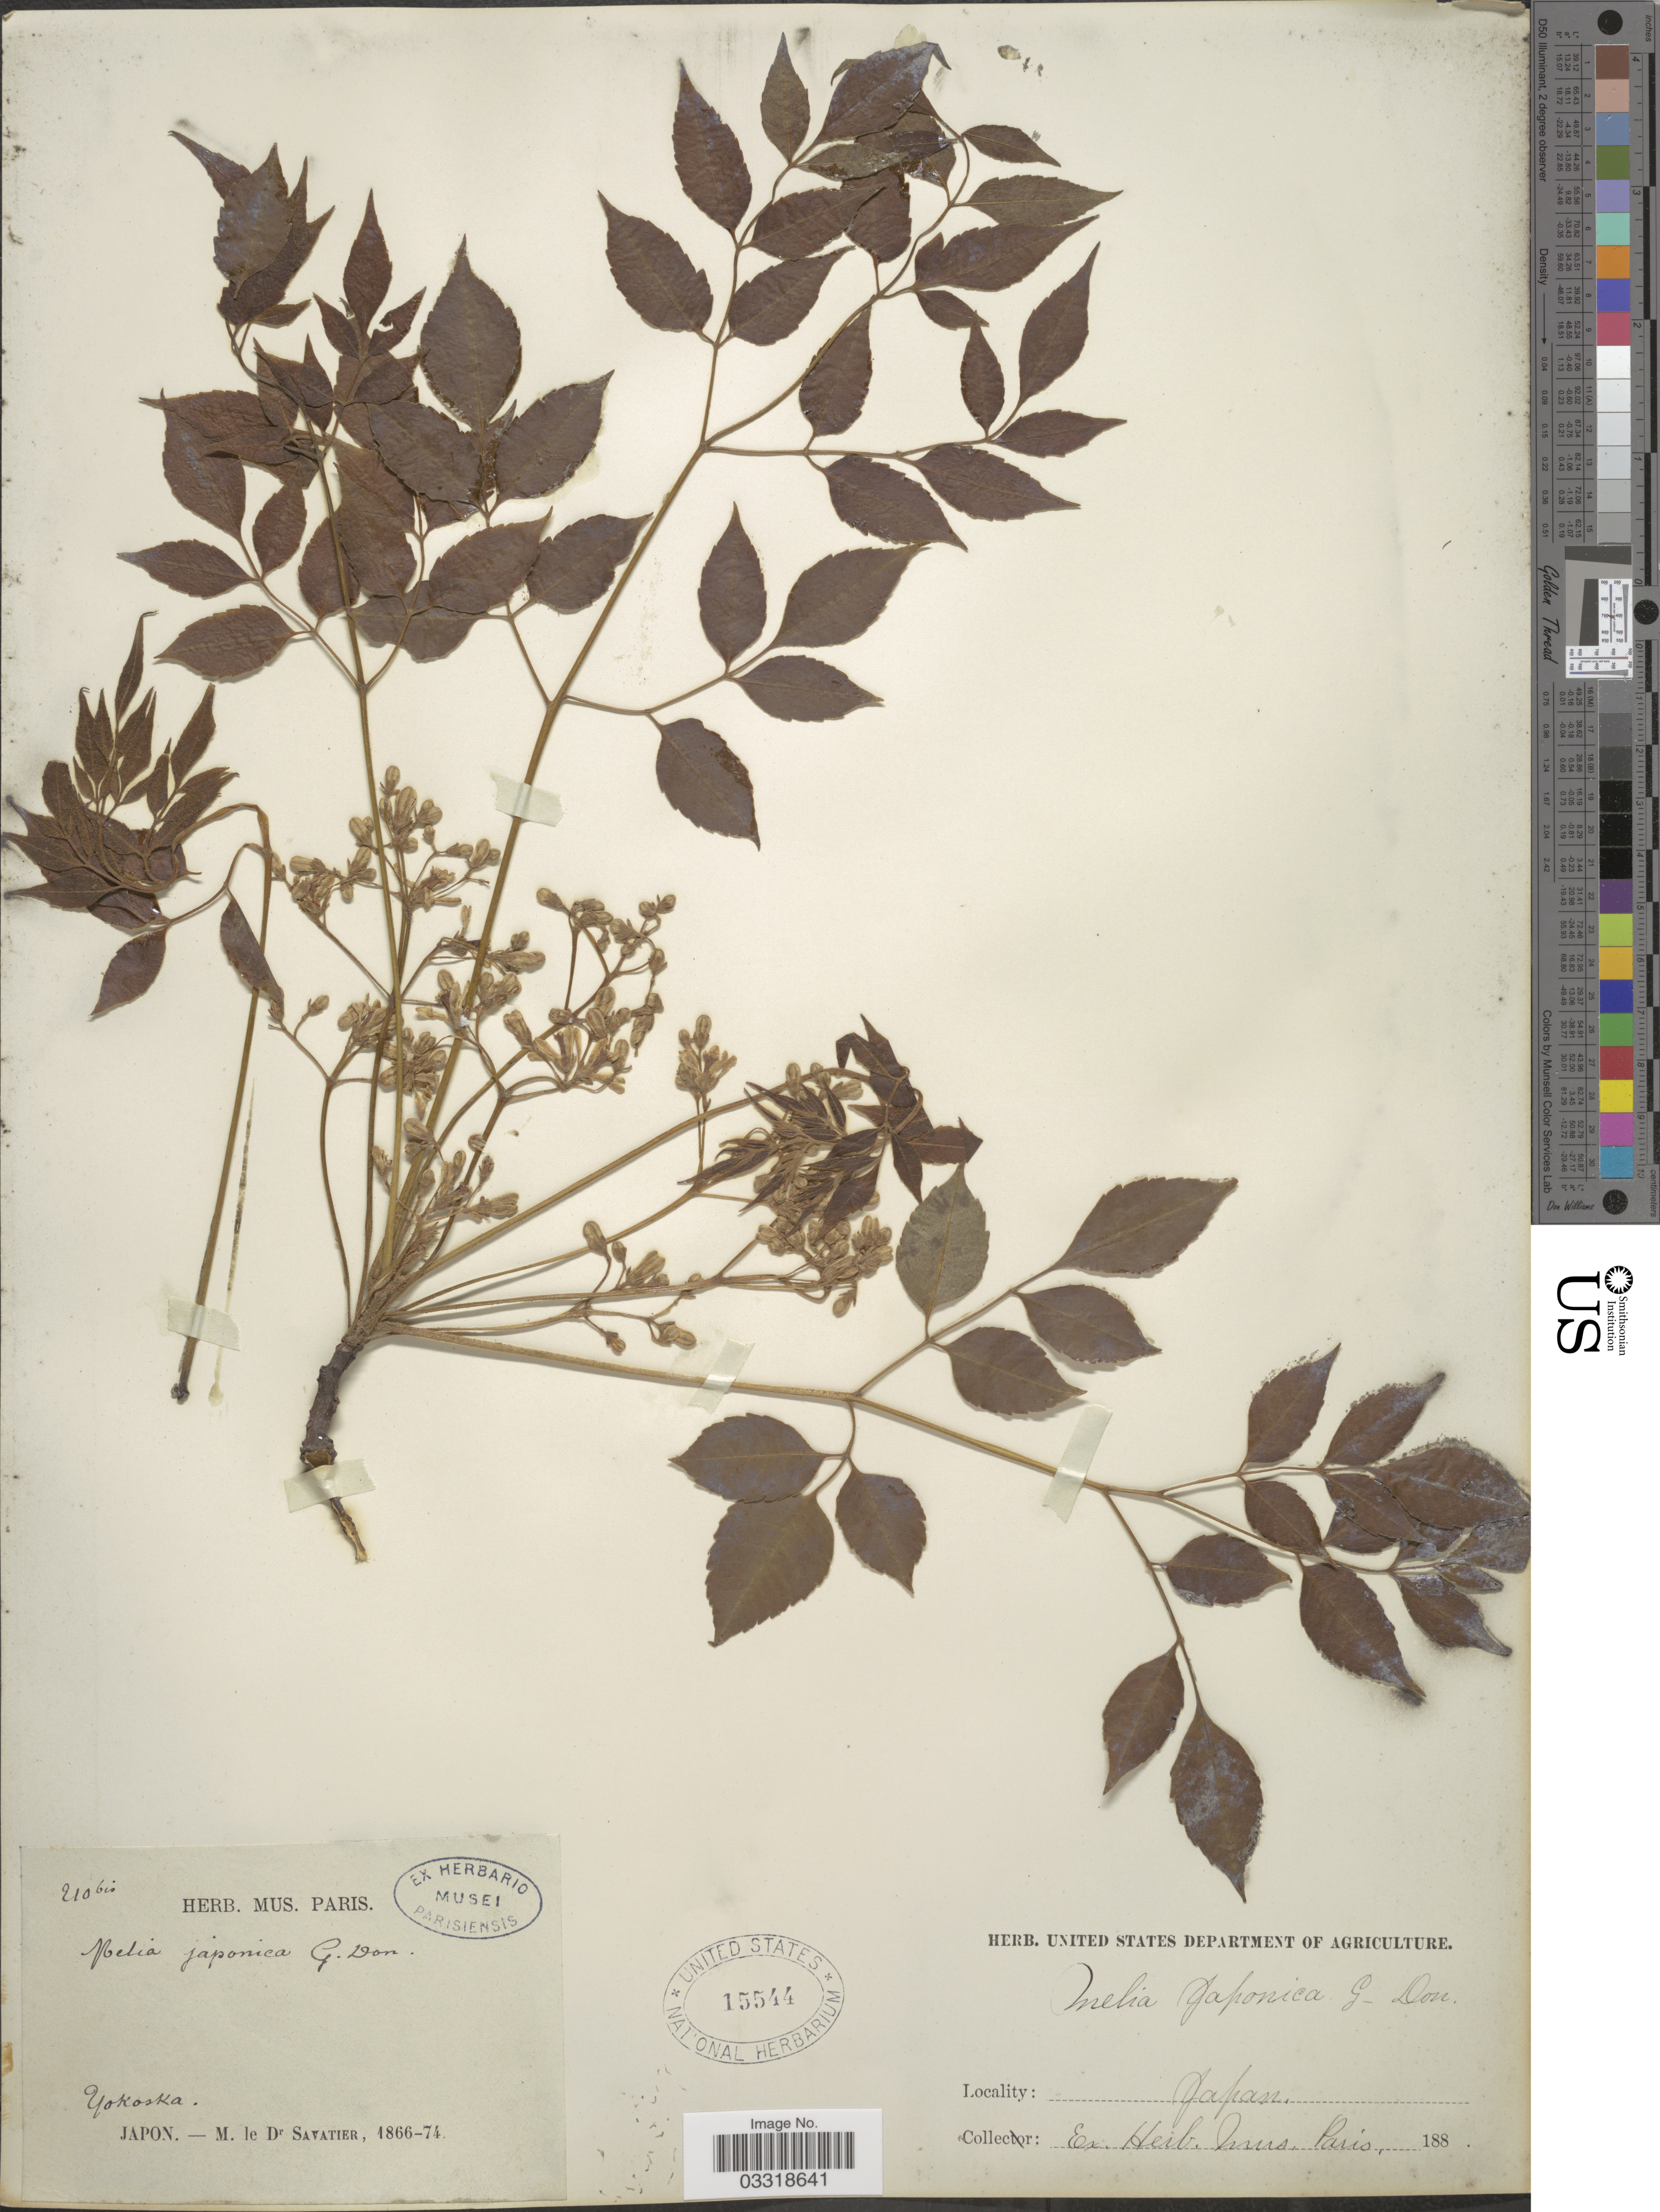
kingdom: Plantae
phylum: Tracheophyta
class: Magnoliopsida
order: Sapindales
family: Meliaceae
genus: Melia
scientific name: Melia japonica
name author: G. Don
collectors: Savatier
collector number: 210bis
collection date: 1866/1874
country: Japan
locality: Yokoska.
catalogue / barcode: US 15544